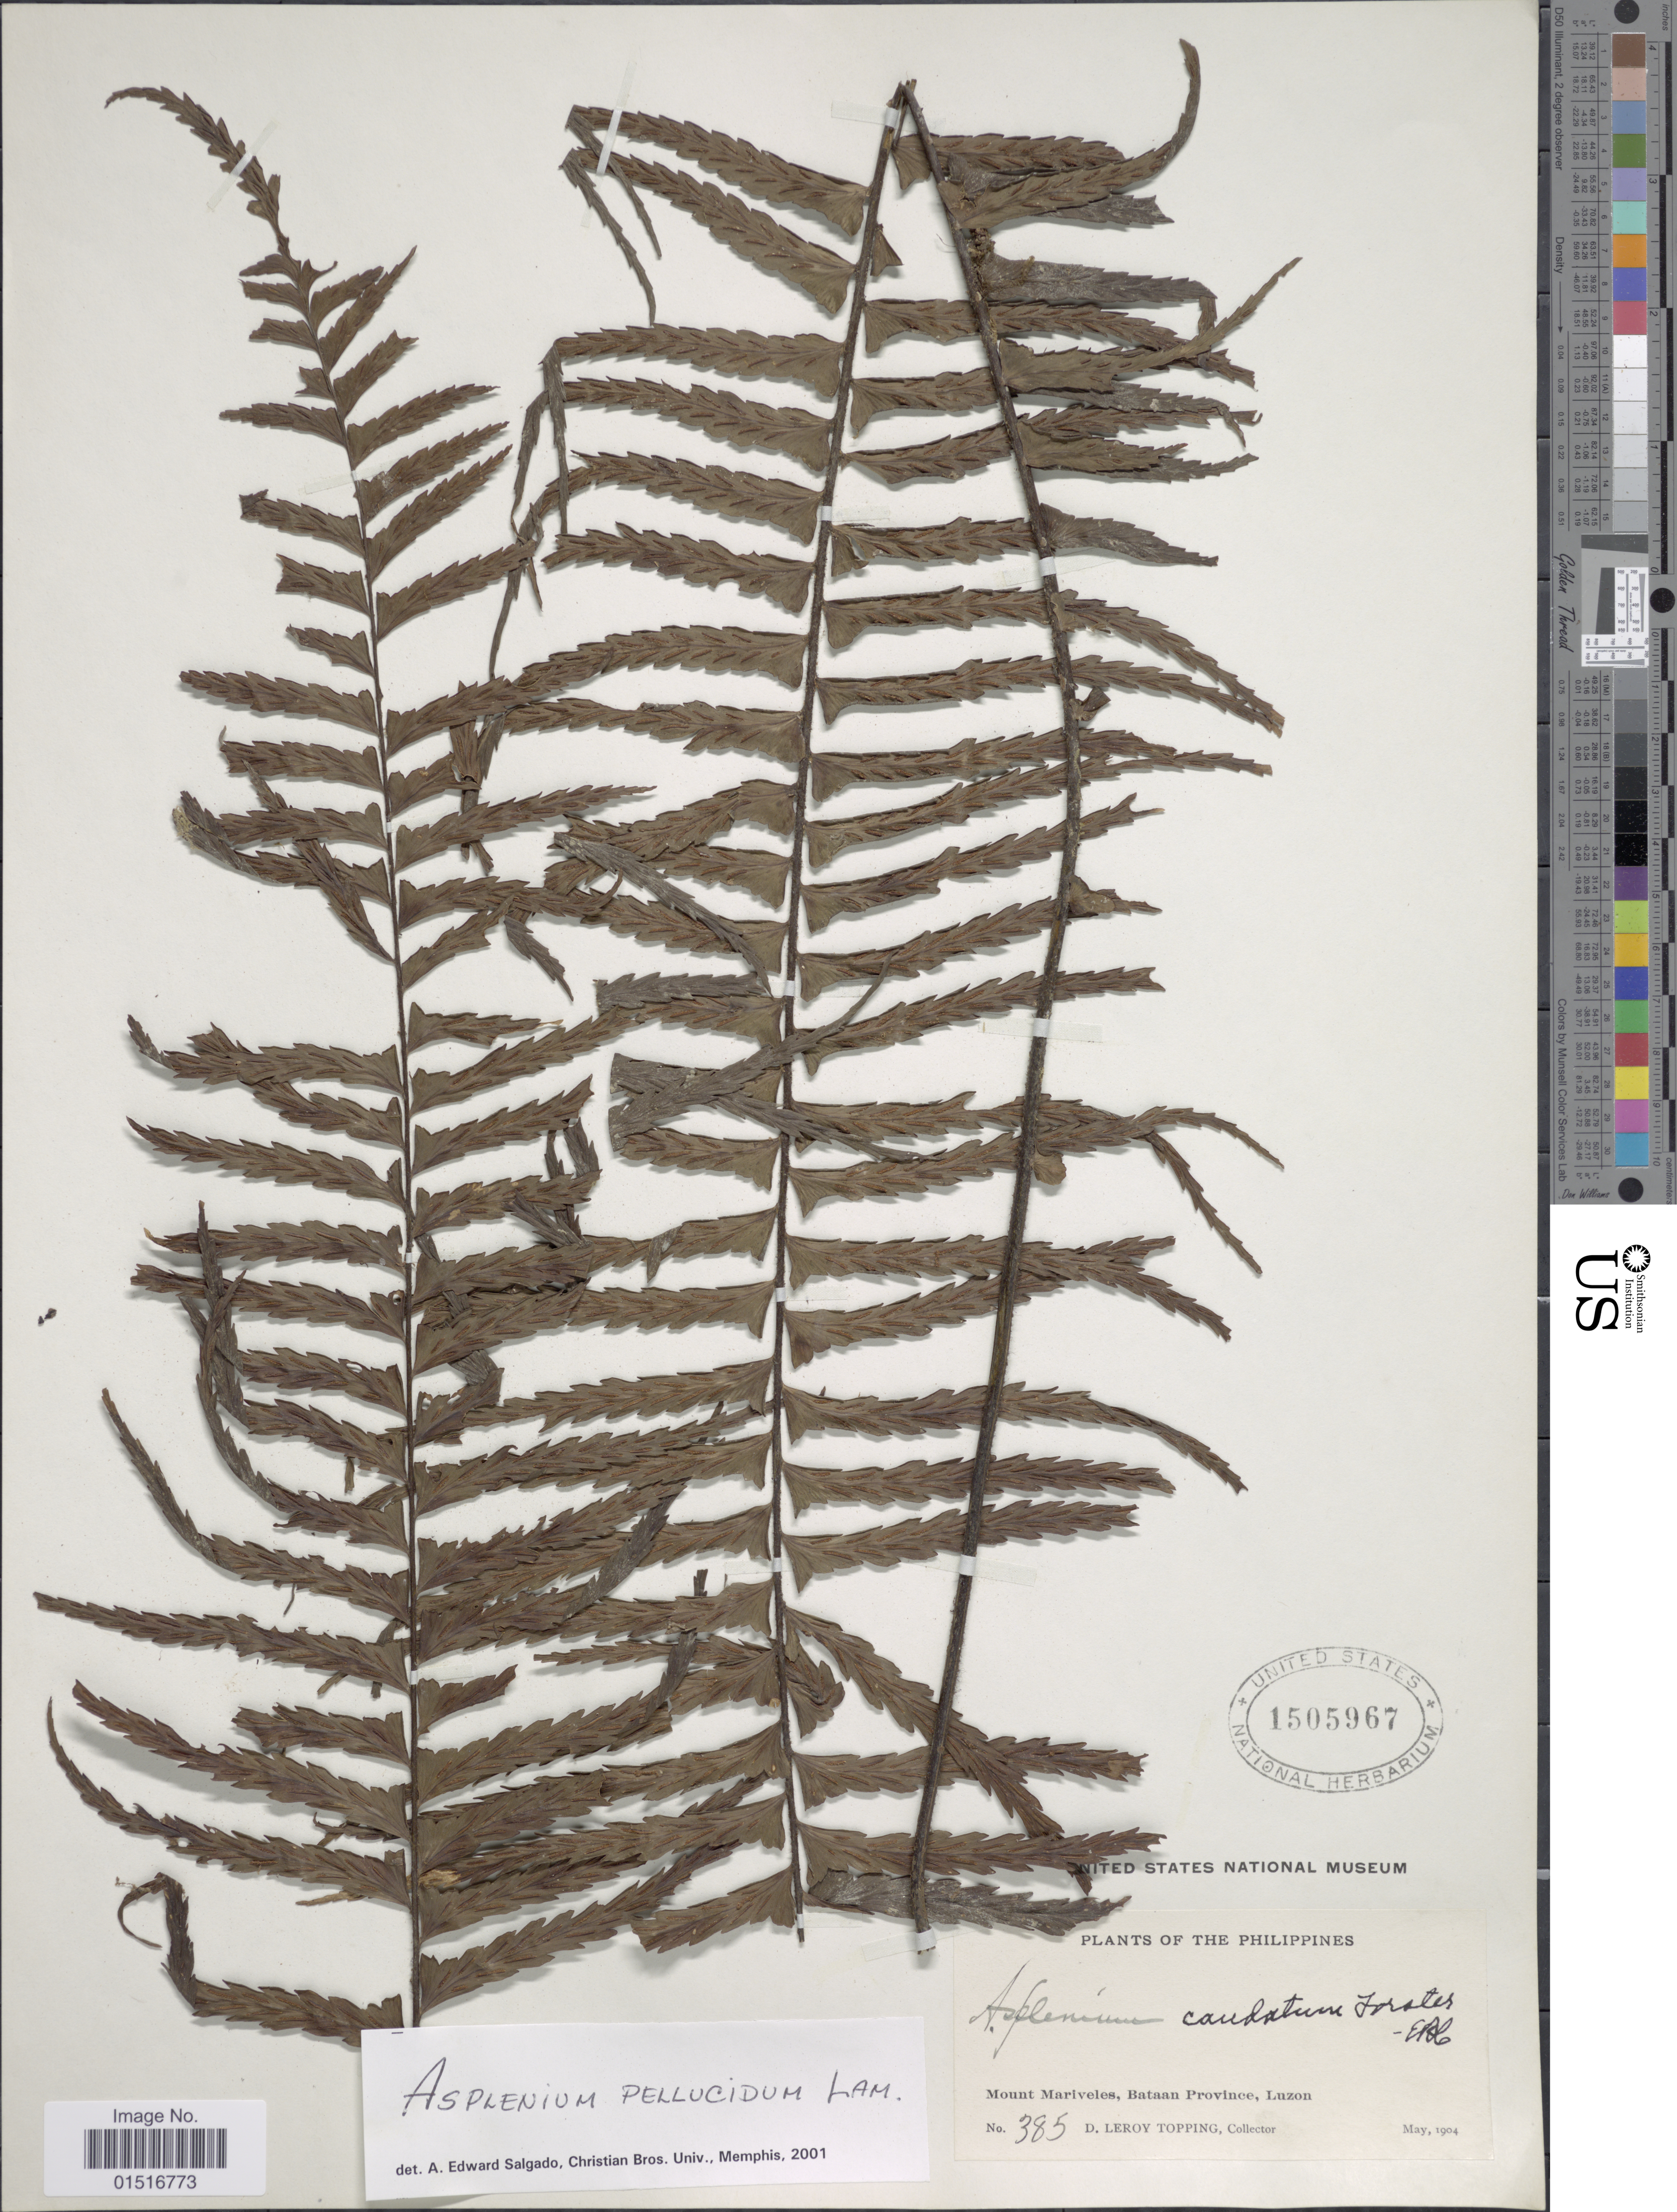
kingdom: Plantae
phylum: Tracheophyta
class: Polypodiopsida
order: Polypodiales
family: Aspleniaceae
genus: Asplenium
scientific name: Asplenium pellucidum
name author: Lam.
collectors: D. L. Topping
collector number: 385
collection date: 1904-05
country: Philippines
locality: Mount Mariveles, Bataan Province, Luzon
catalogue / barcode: US 1505967